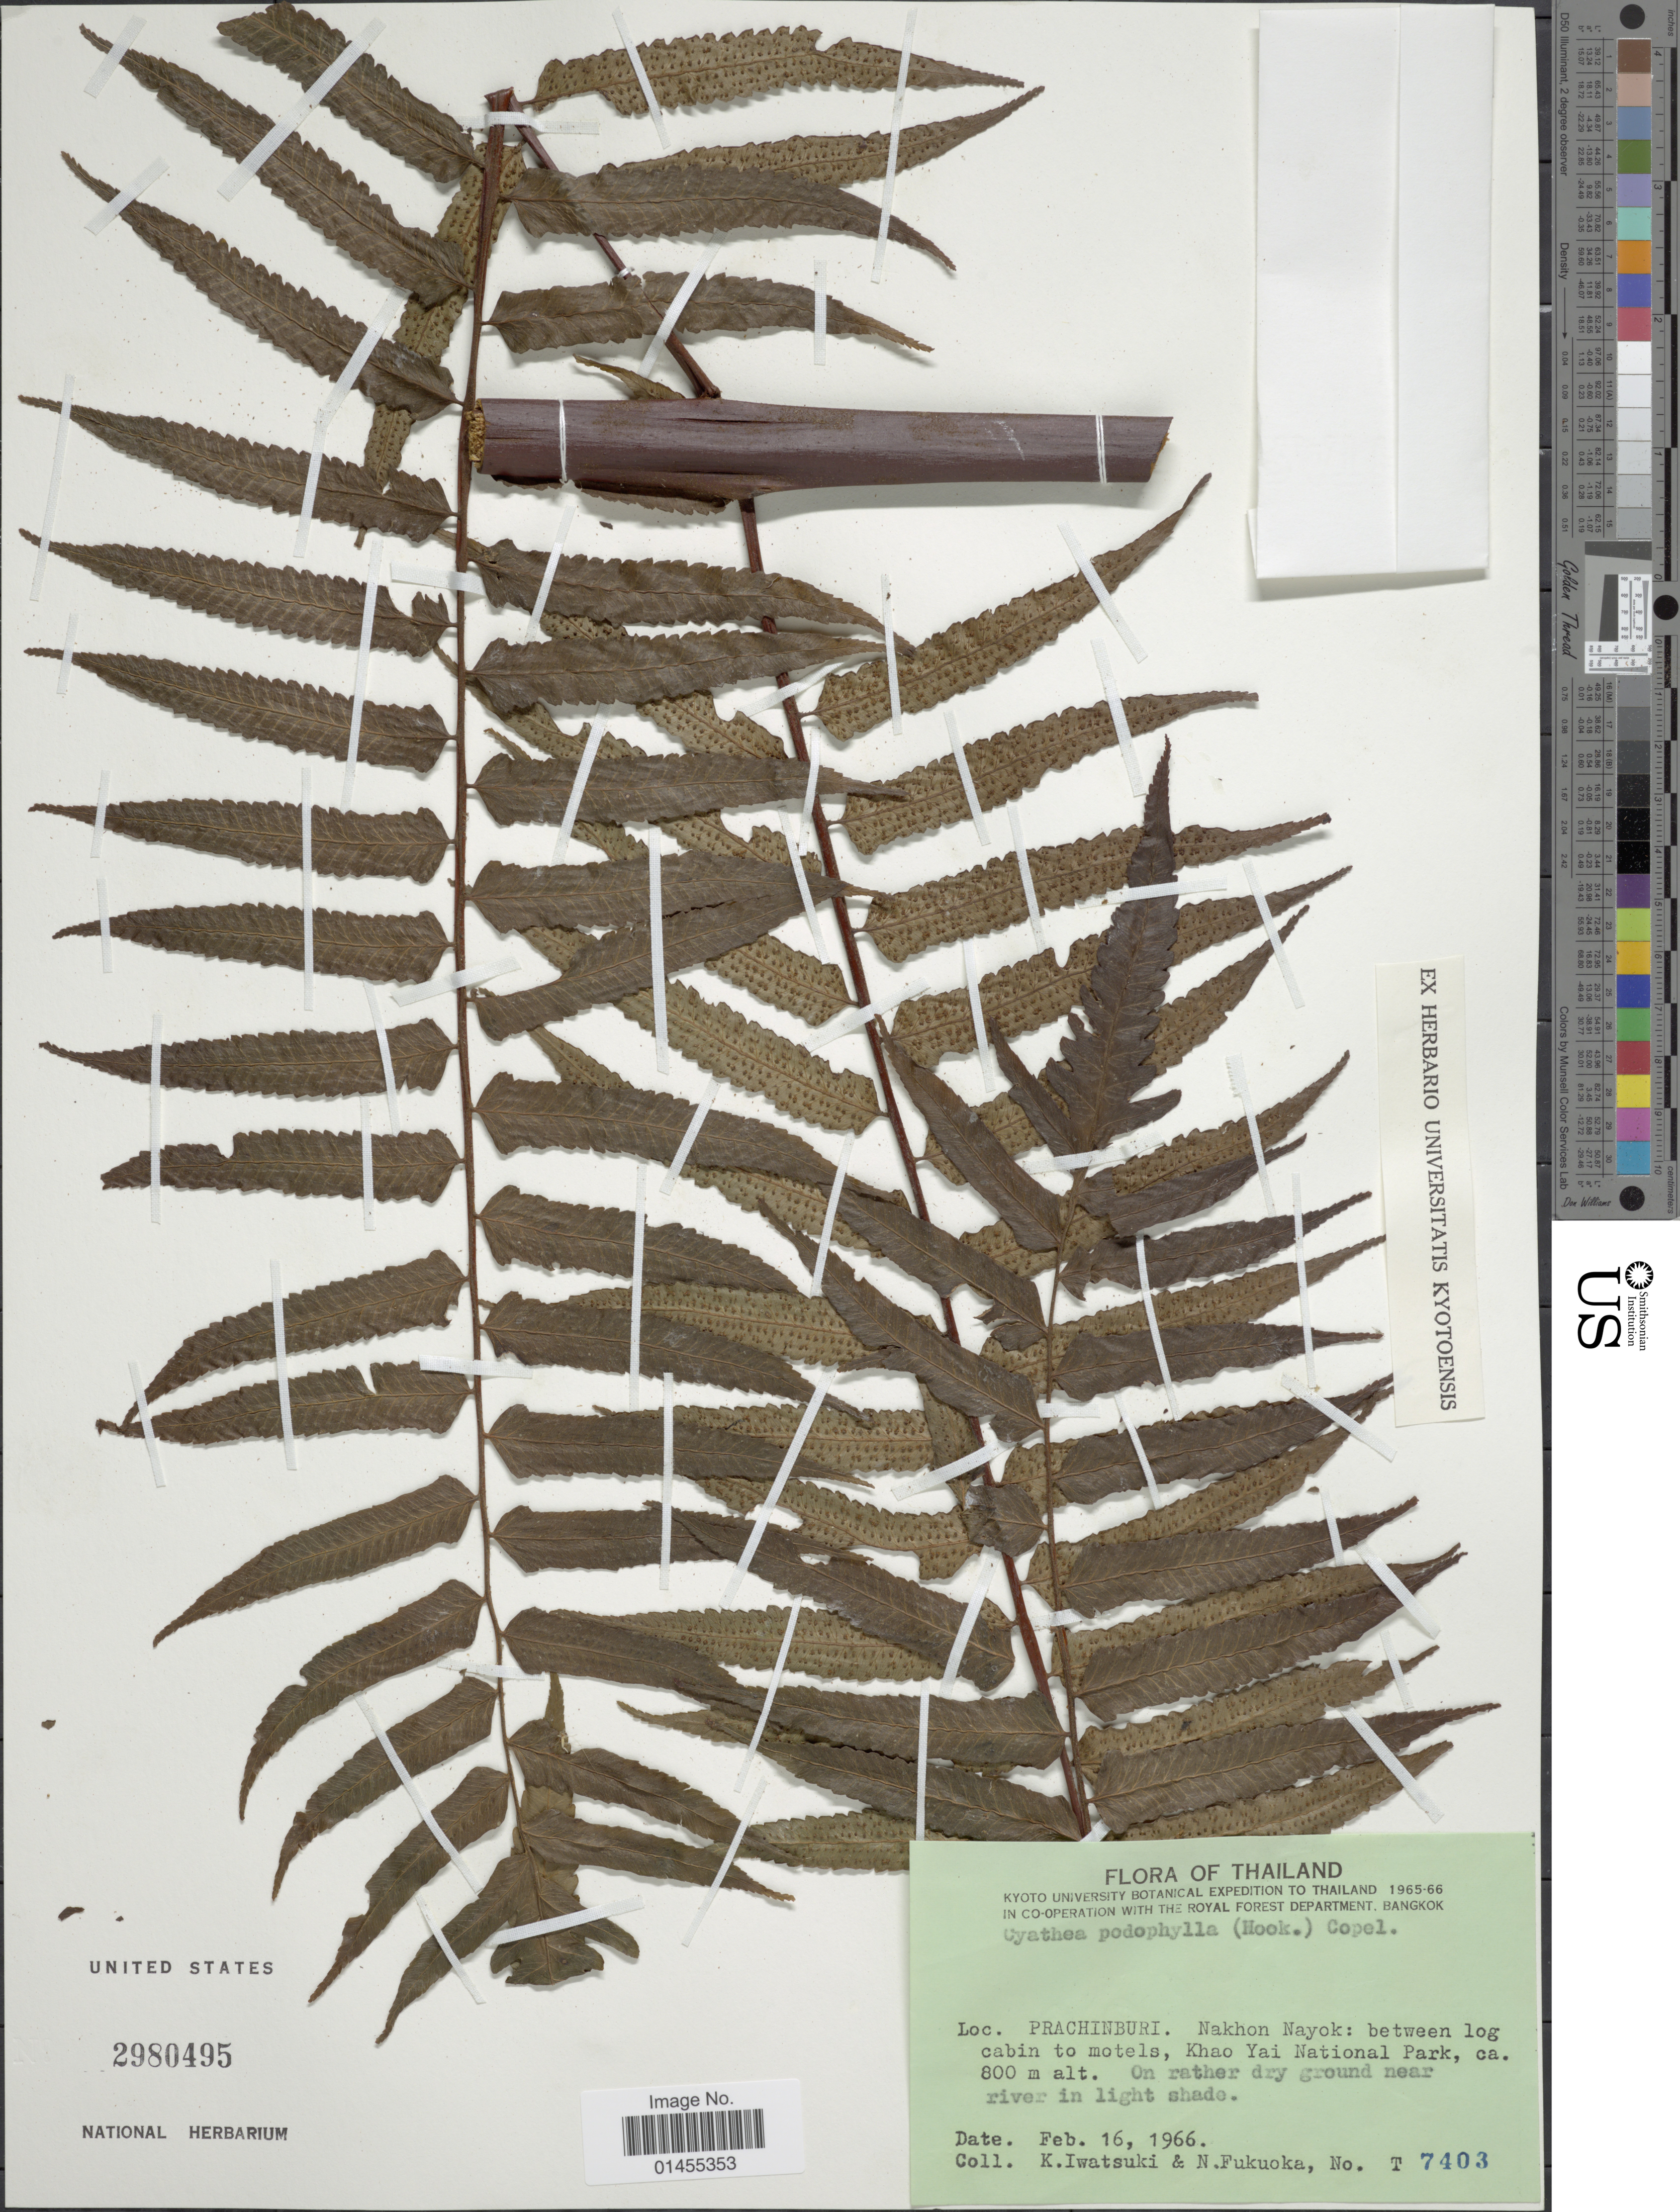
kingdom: Plantae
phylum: Tracheophyta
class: Polypodiopsida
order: Cyatheales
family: Cyatheaceae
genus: Alsophila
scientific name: Alsophila podophylla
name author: Hook.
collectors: K. Iwatsuki & N. Fukuoka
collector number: T 7403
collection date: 1966-02-16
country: Thailand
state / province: Prachin Buri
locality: Nakhon Nayok: between log cabin to motels, Khao Yai National Park.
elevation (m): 800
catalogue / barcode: US 2980495